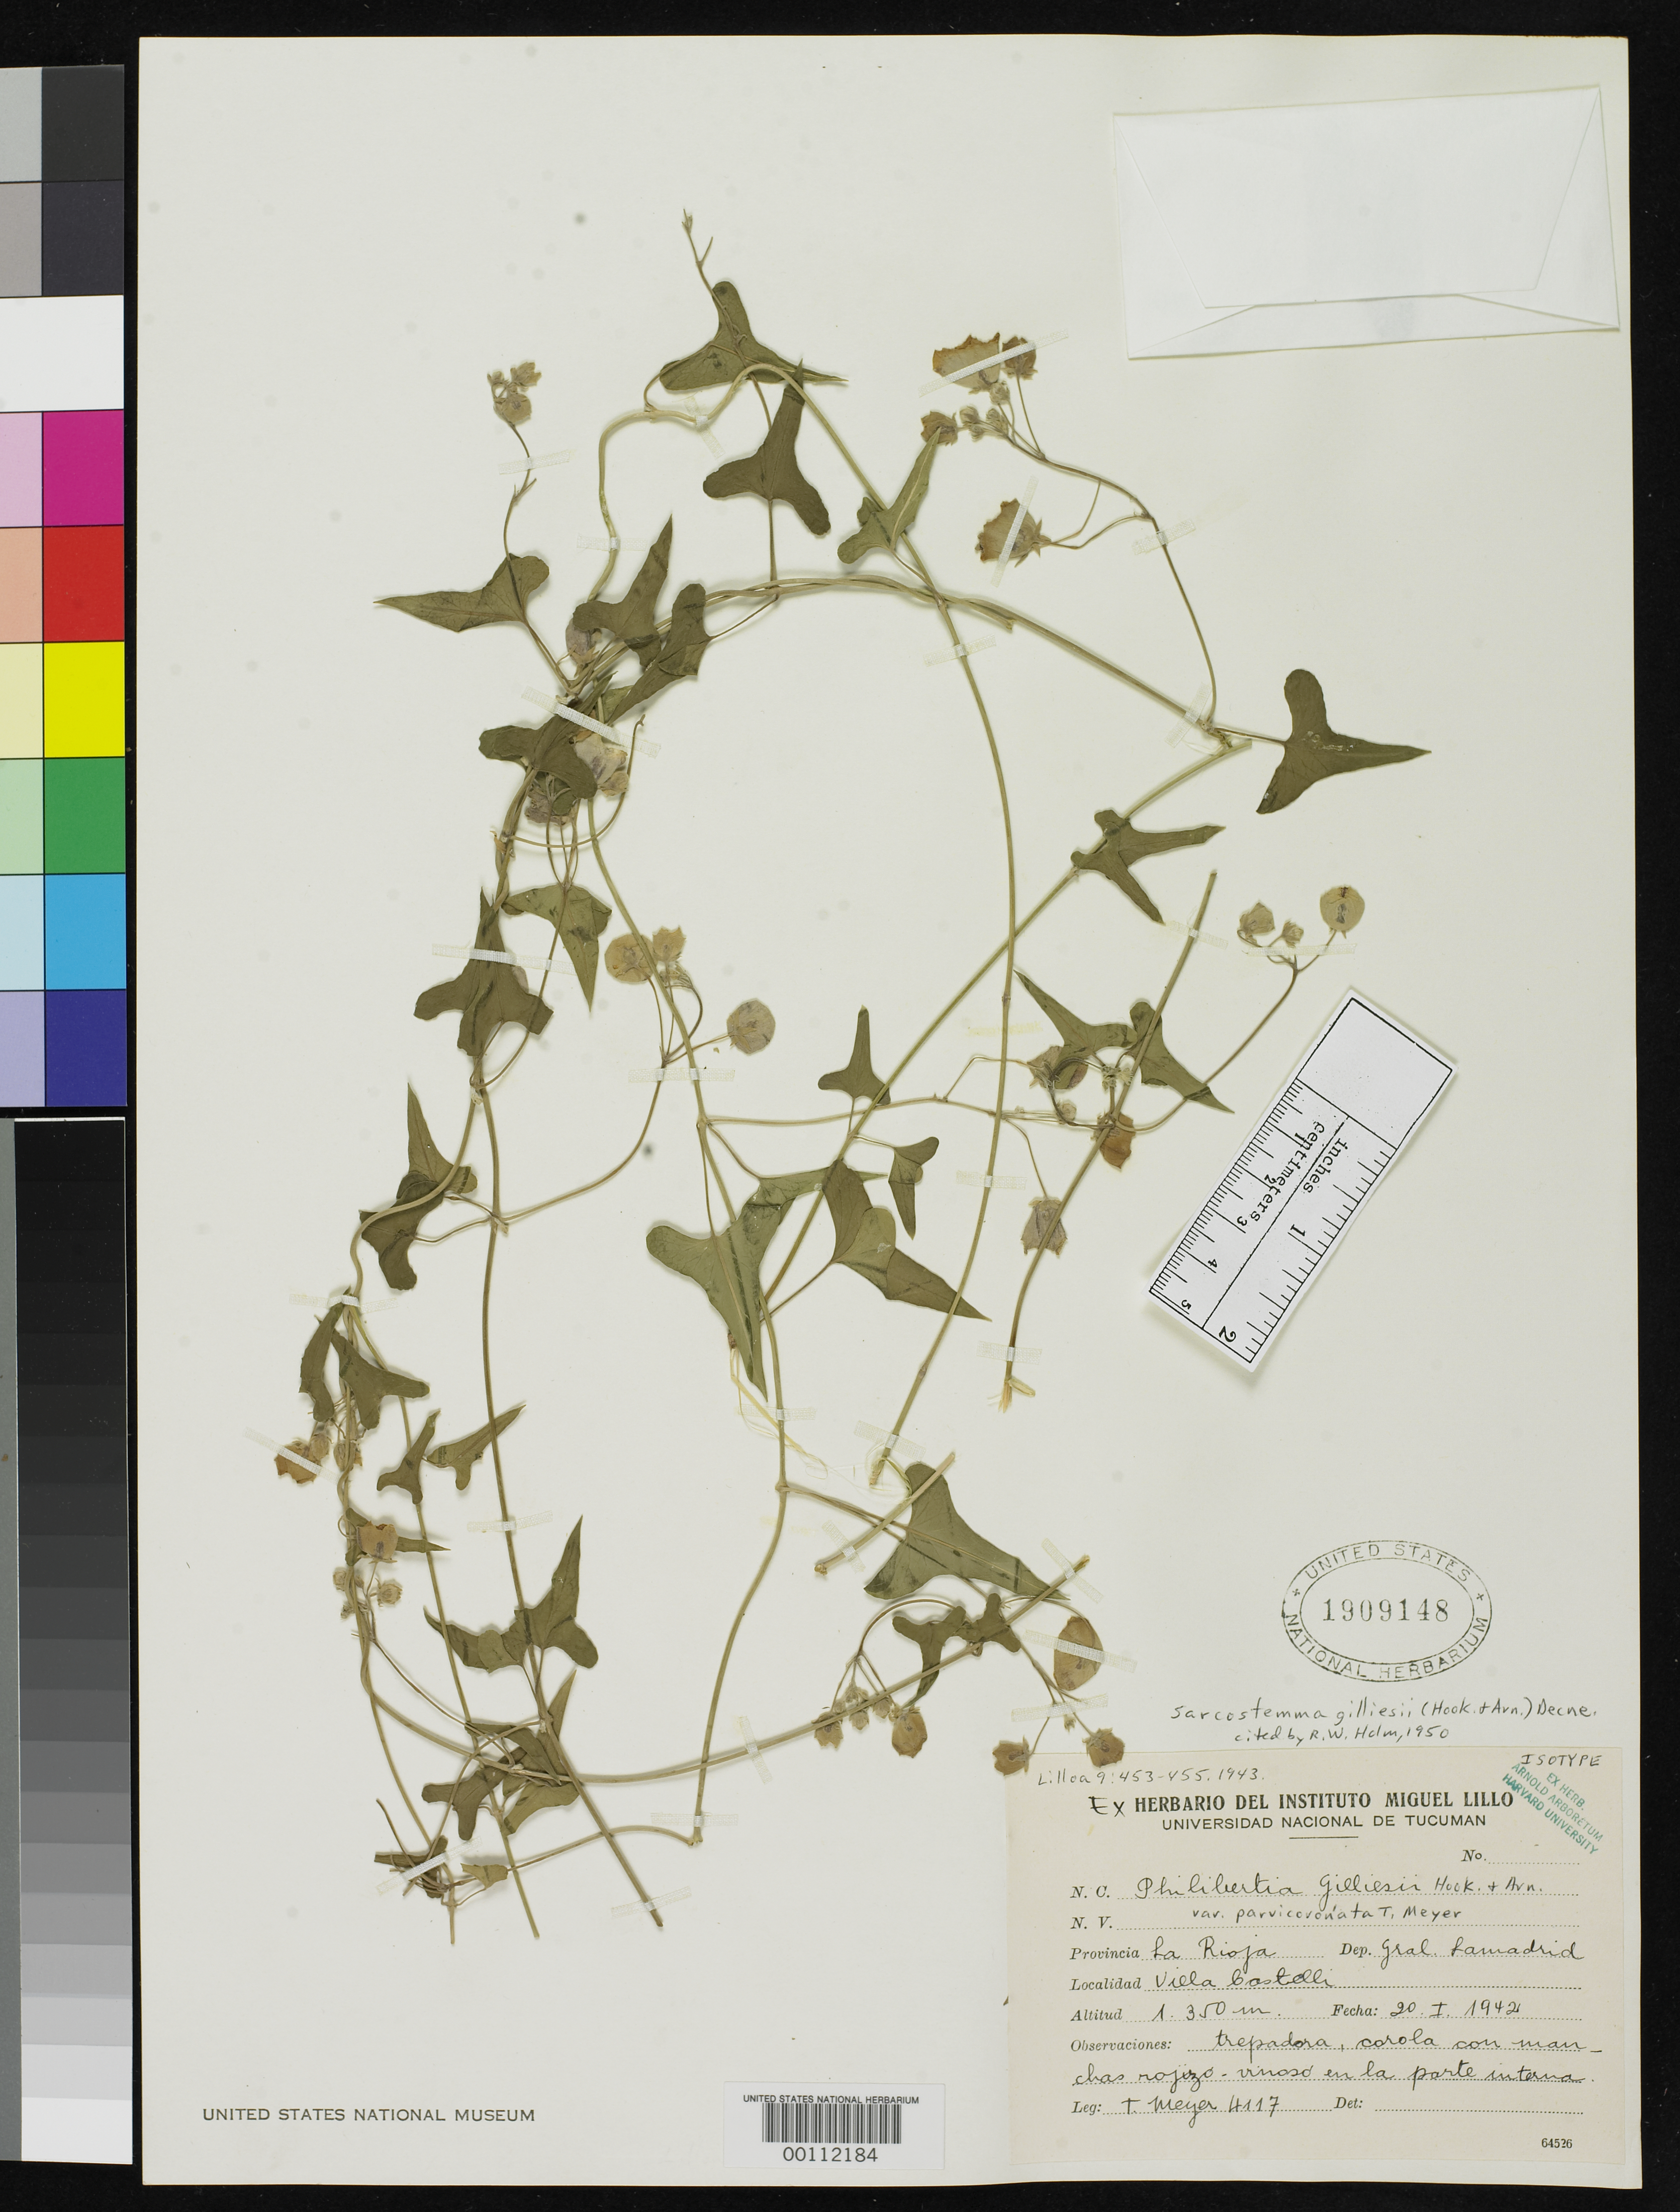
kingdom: Plantae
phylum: Tracheophyta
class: Magnoliopsida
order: Gentianales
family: Apocynaceae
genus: Philibertia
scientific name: Philibertia gilliesii var. parvicoronata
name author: T. Mey.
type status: Isotype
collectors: T. Meyer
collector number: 4117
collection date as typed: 20 Jan 1942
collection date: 1942-01-20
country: Argentina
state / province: La Rioja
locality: Villa Castelli, Gral. la Madrid.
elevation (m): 1350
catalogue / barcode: US 1909148